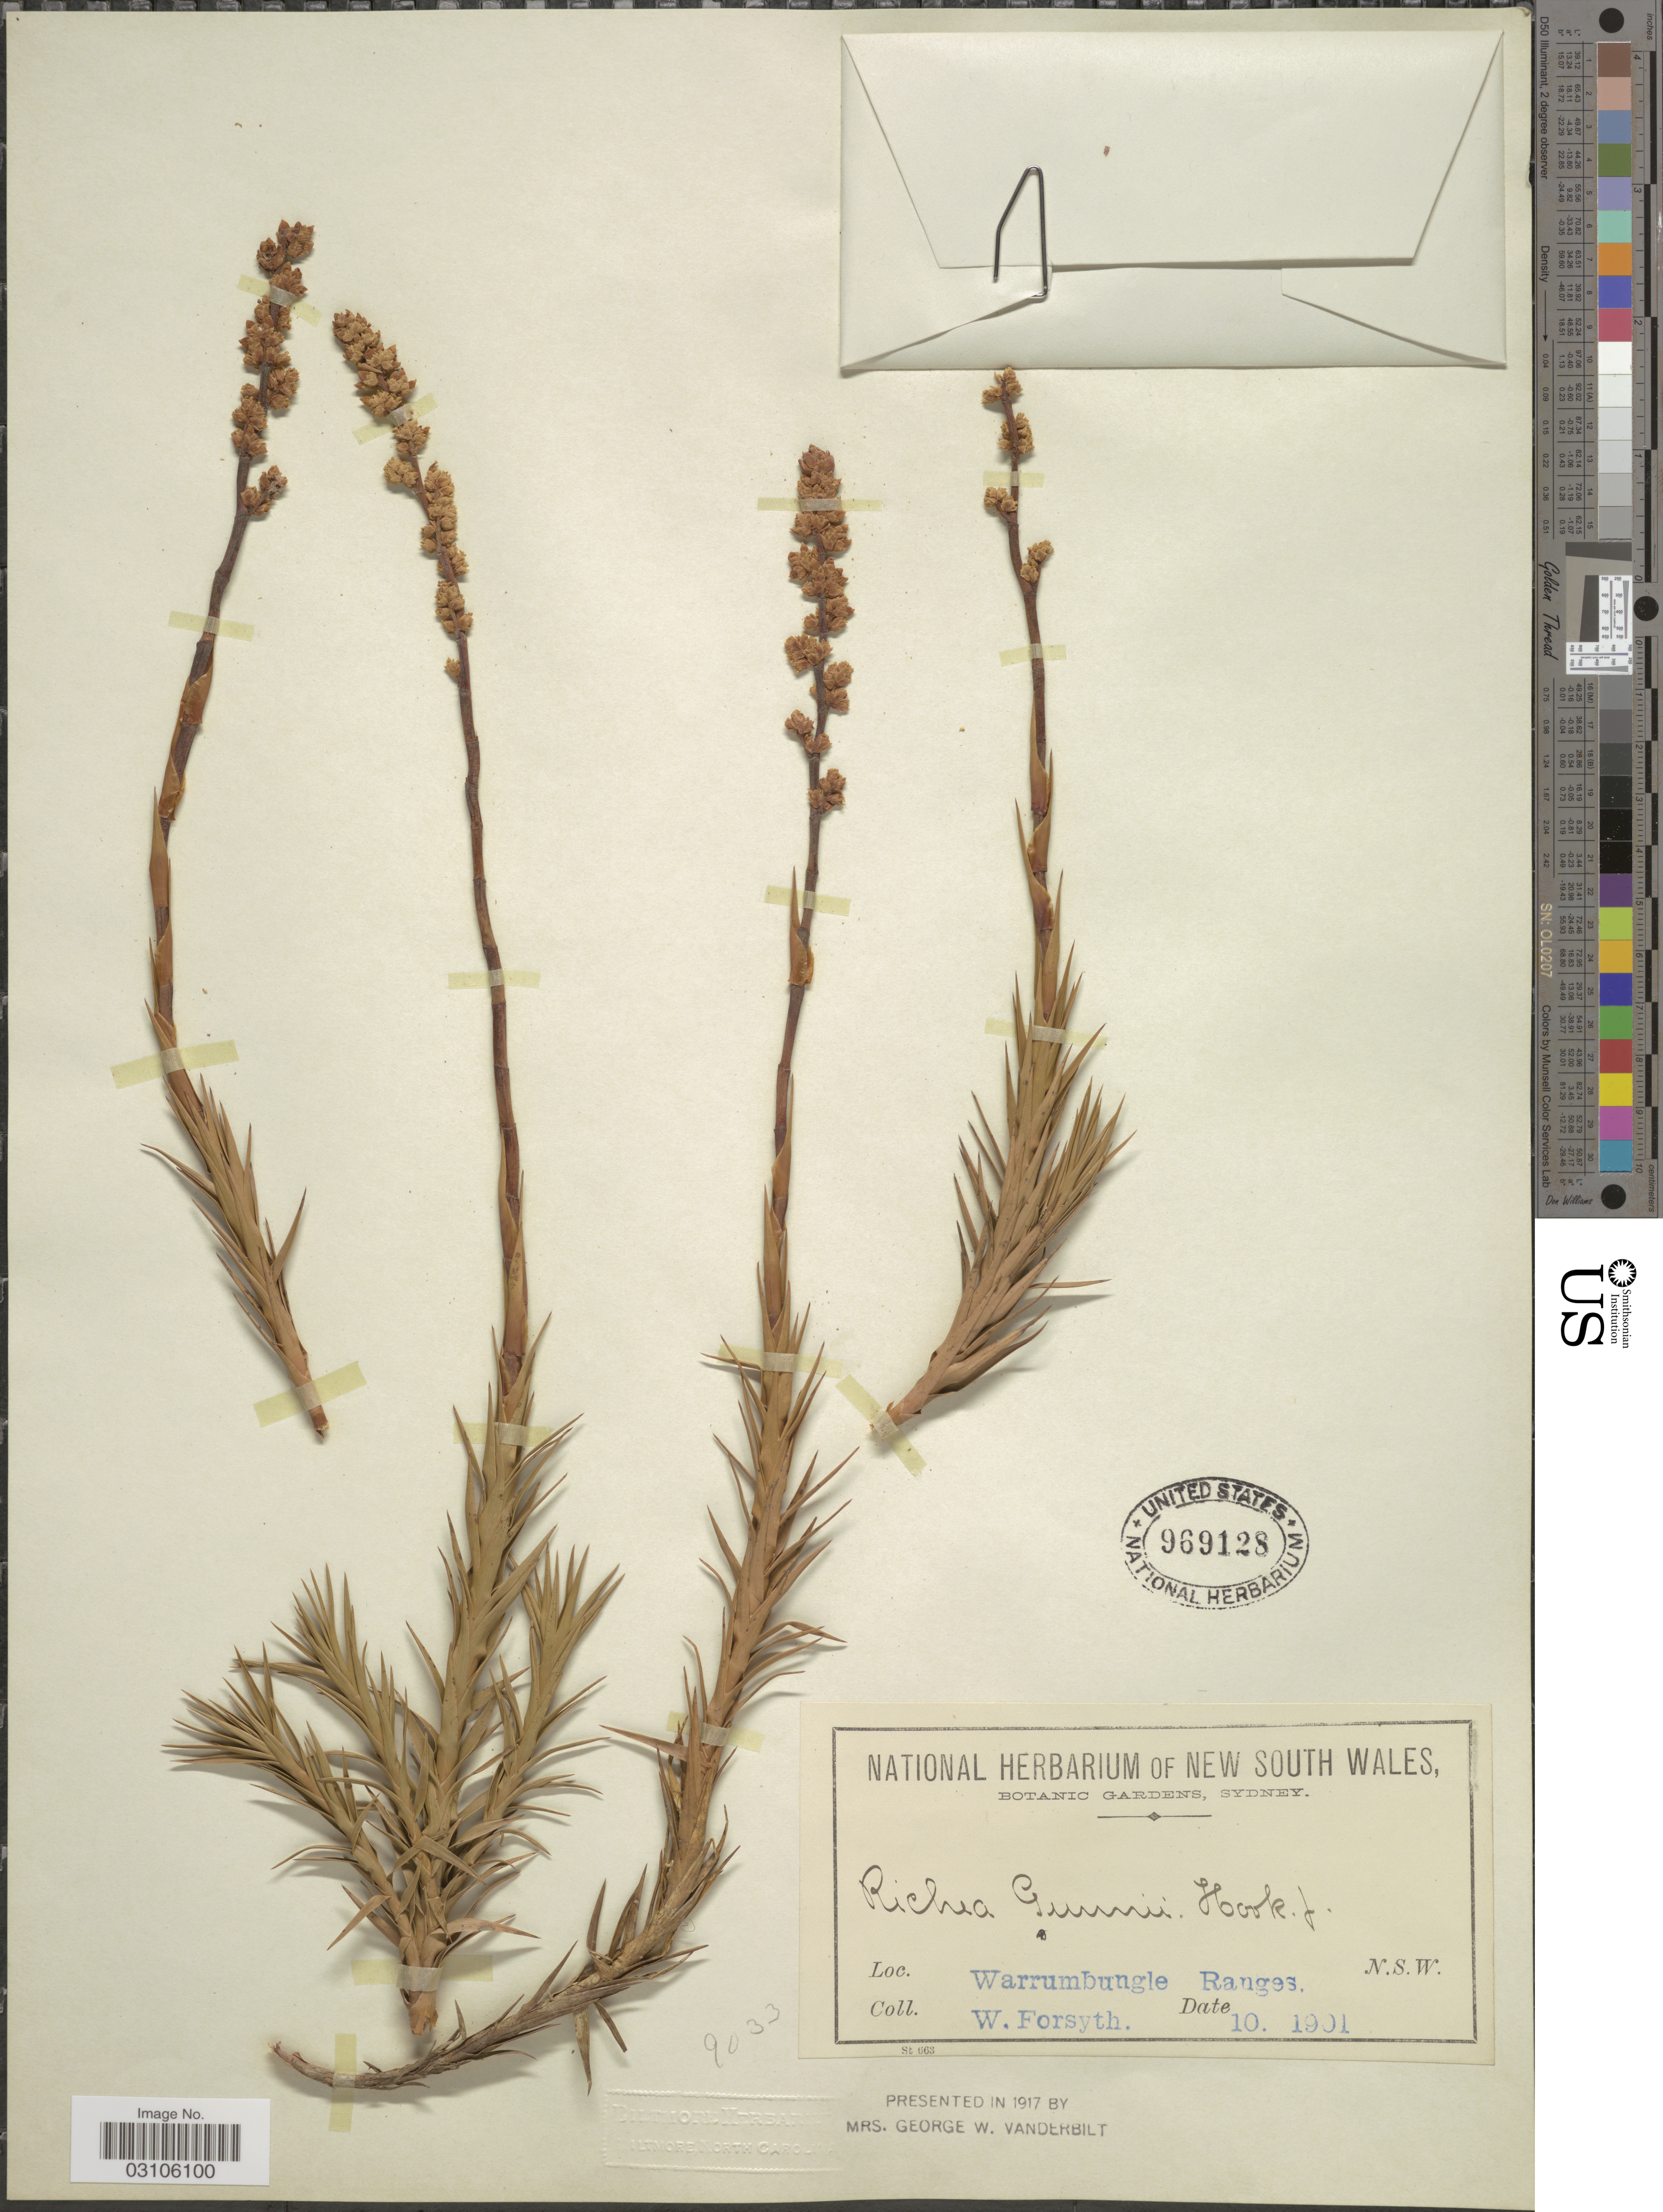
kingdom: Plantae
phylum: Tracheophyta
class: Magnoliopsida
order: Ericales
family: Ericaceae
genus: Richea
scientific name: Richea gunnii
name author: Hook. f.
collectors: W. Forsyth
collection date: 1901-10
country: Australia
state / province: New South Wales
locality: Warrumbungle Ranges. N.S.W.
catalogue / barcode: US 969128